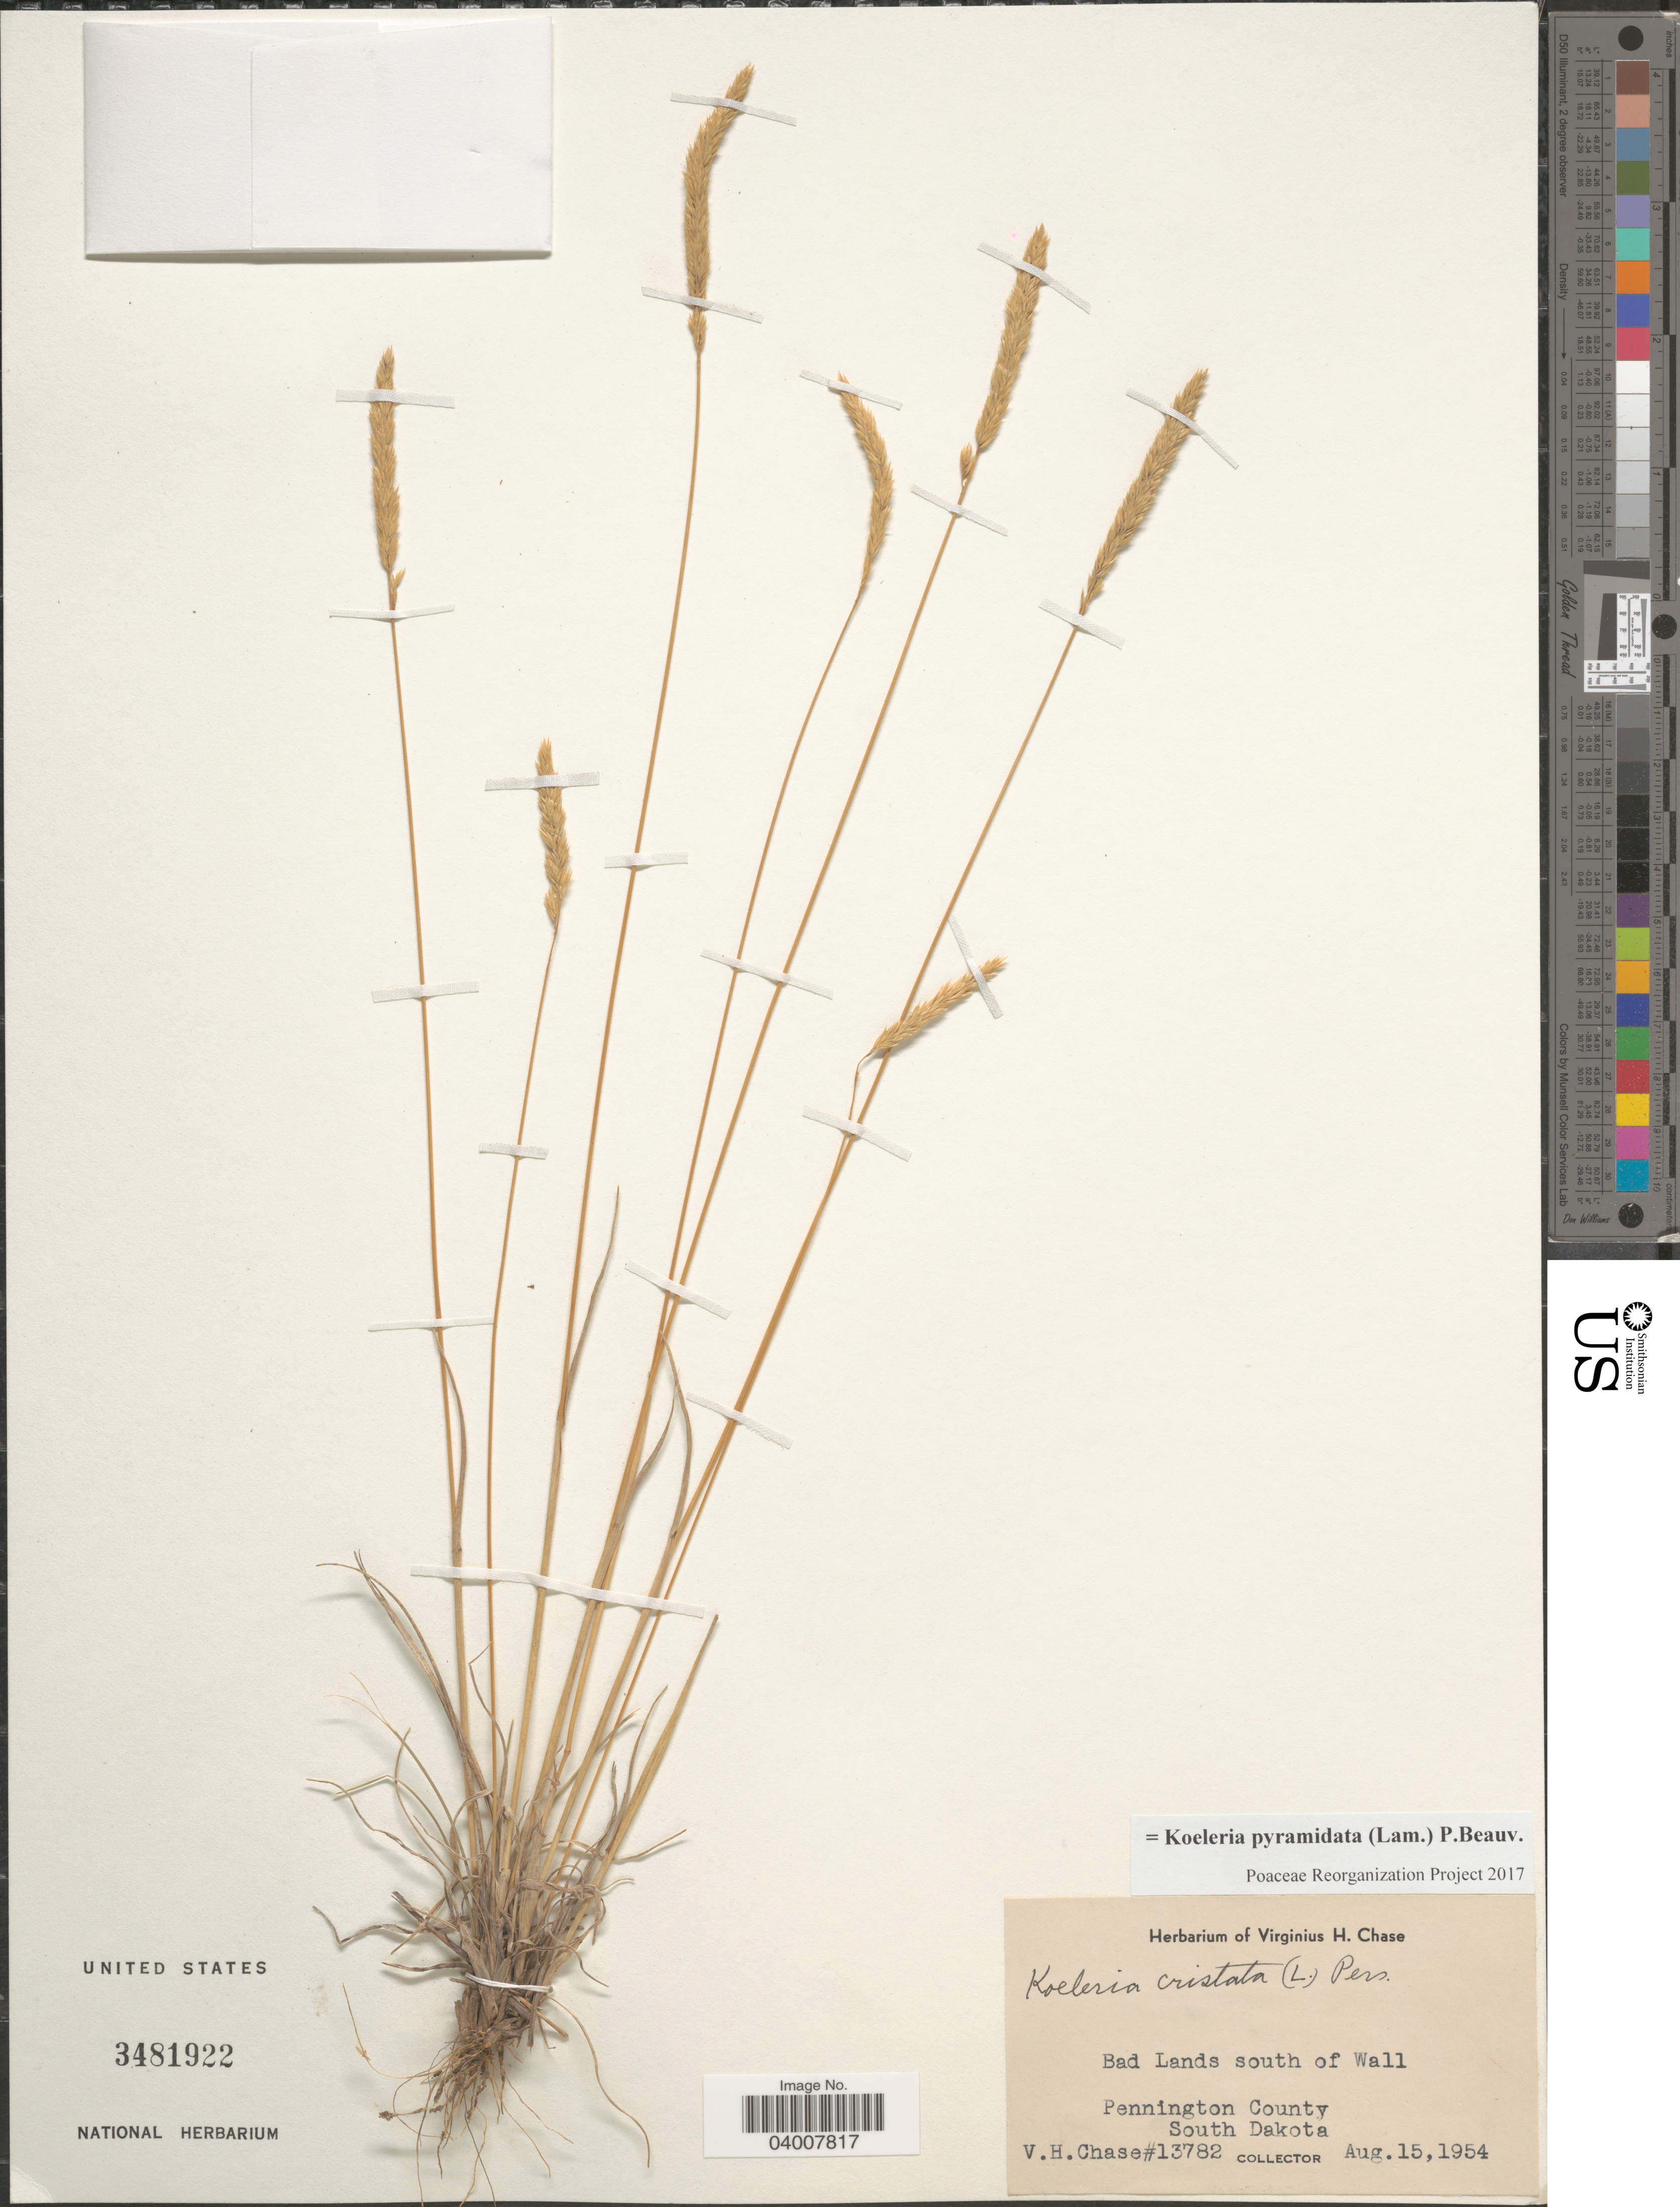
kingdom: Plantae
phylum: Tracheophyta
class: Liliopsida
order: Poales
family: Poaceae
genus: Koeleria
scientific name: Koeleria pyramidata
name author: (Lam.) P. Beauv.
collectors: V. H. Chase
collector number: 13782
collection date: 1954-08-15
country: United States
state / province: South Dakota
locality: Bad Lands south of Wall. Pennington County.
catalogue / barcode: US 3481922